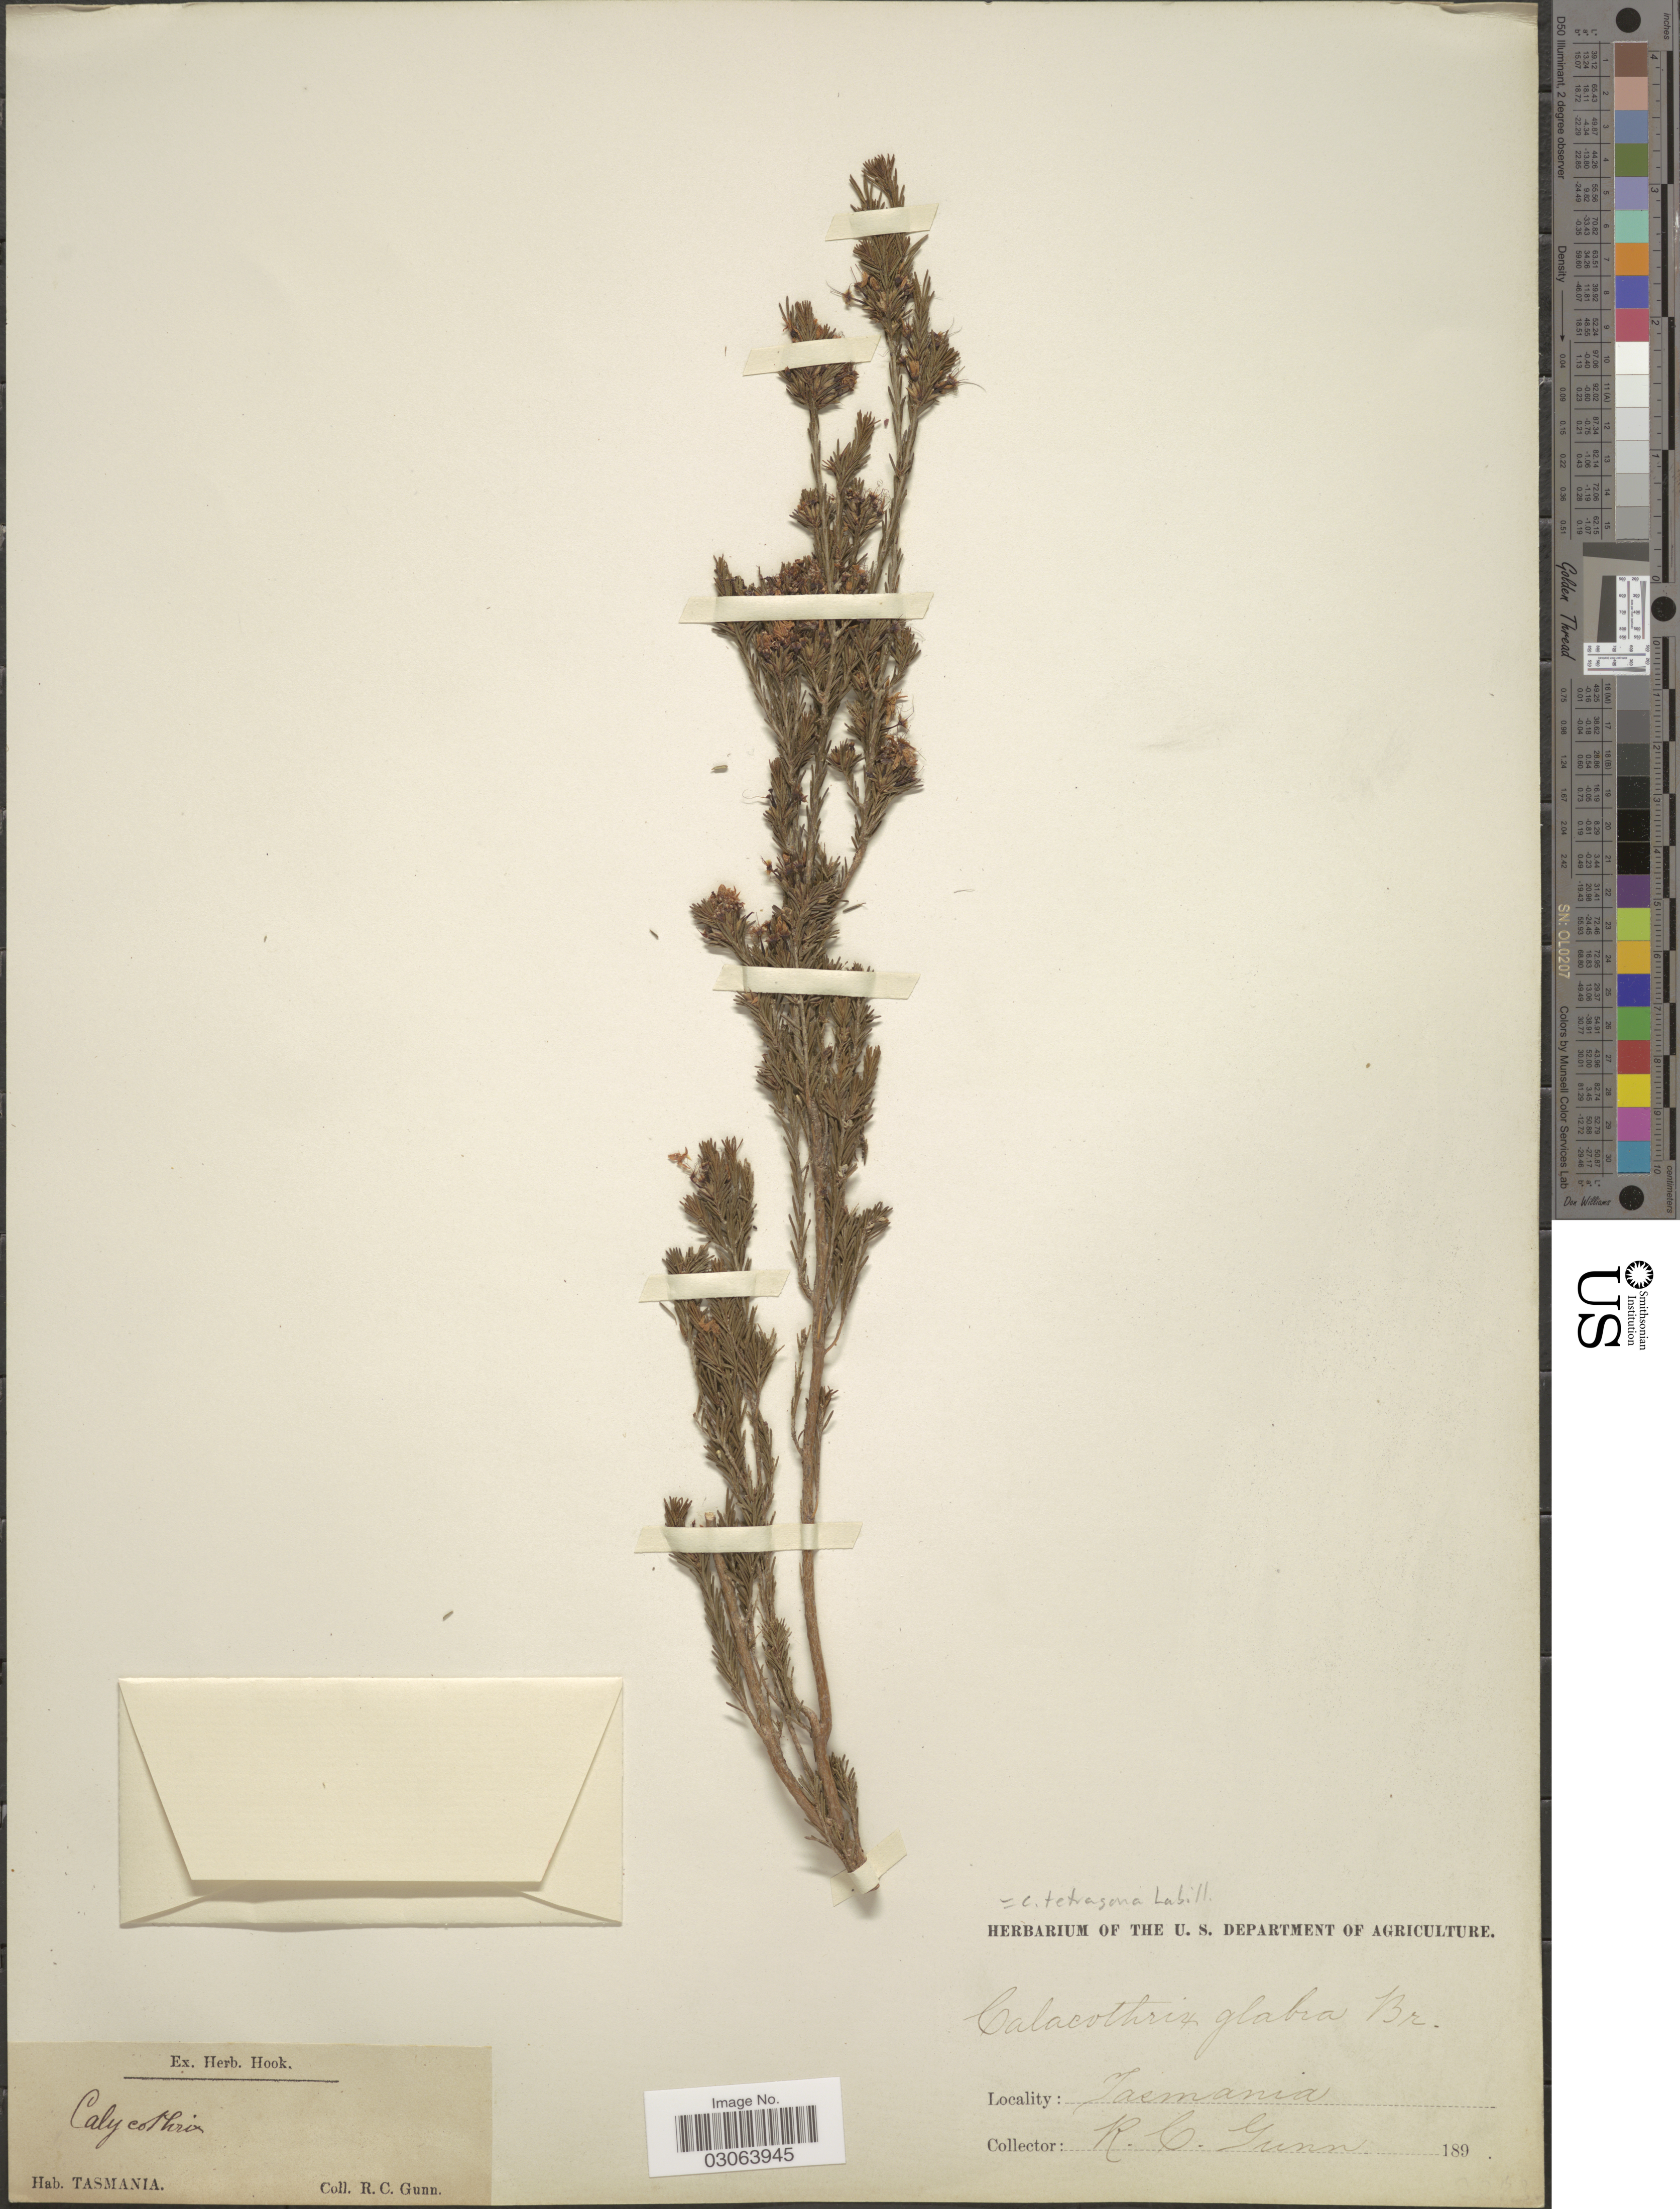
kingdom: Plantae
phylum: Tracheophyta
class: Magnoliopsida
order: Myrtales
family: Myrtaceae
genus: Calytrix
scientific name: Calytrix tetragona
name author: Labill.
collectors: R. Gunn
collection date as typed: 189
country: Australia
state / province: Tasmania